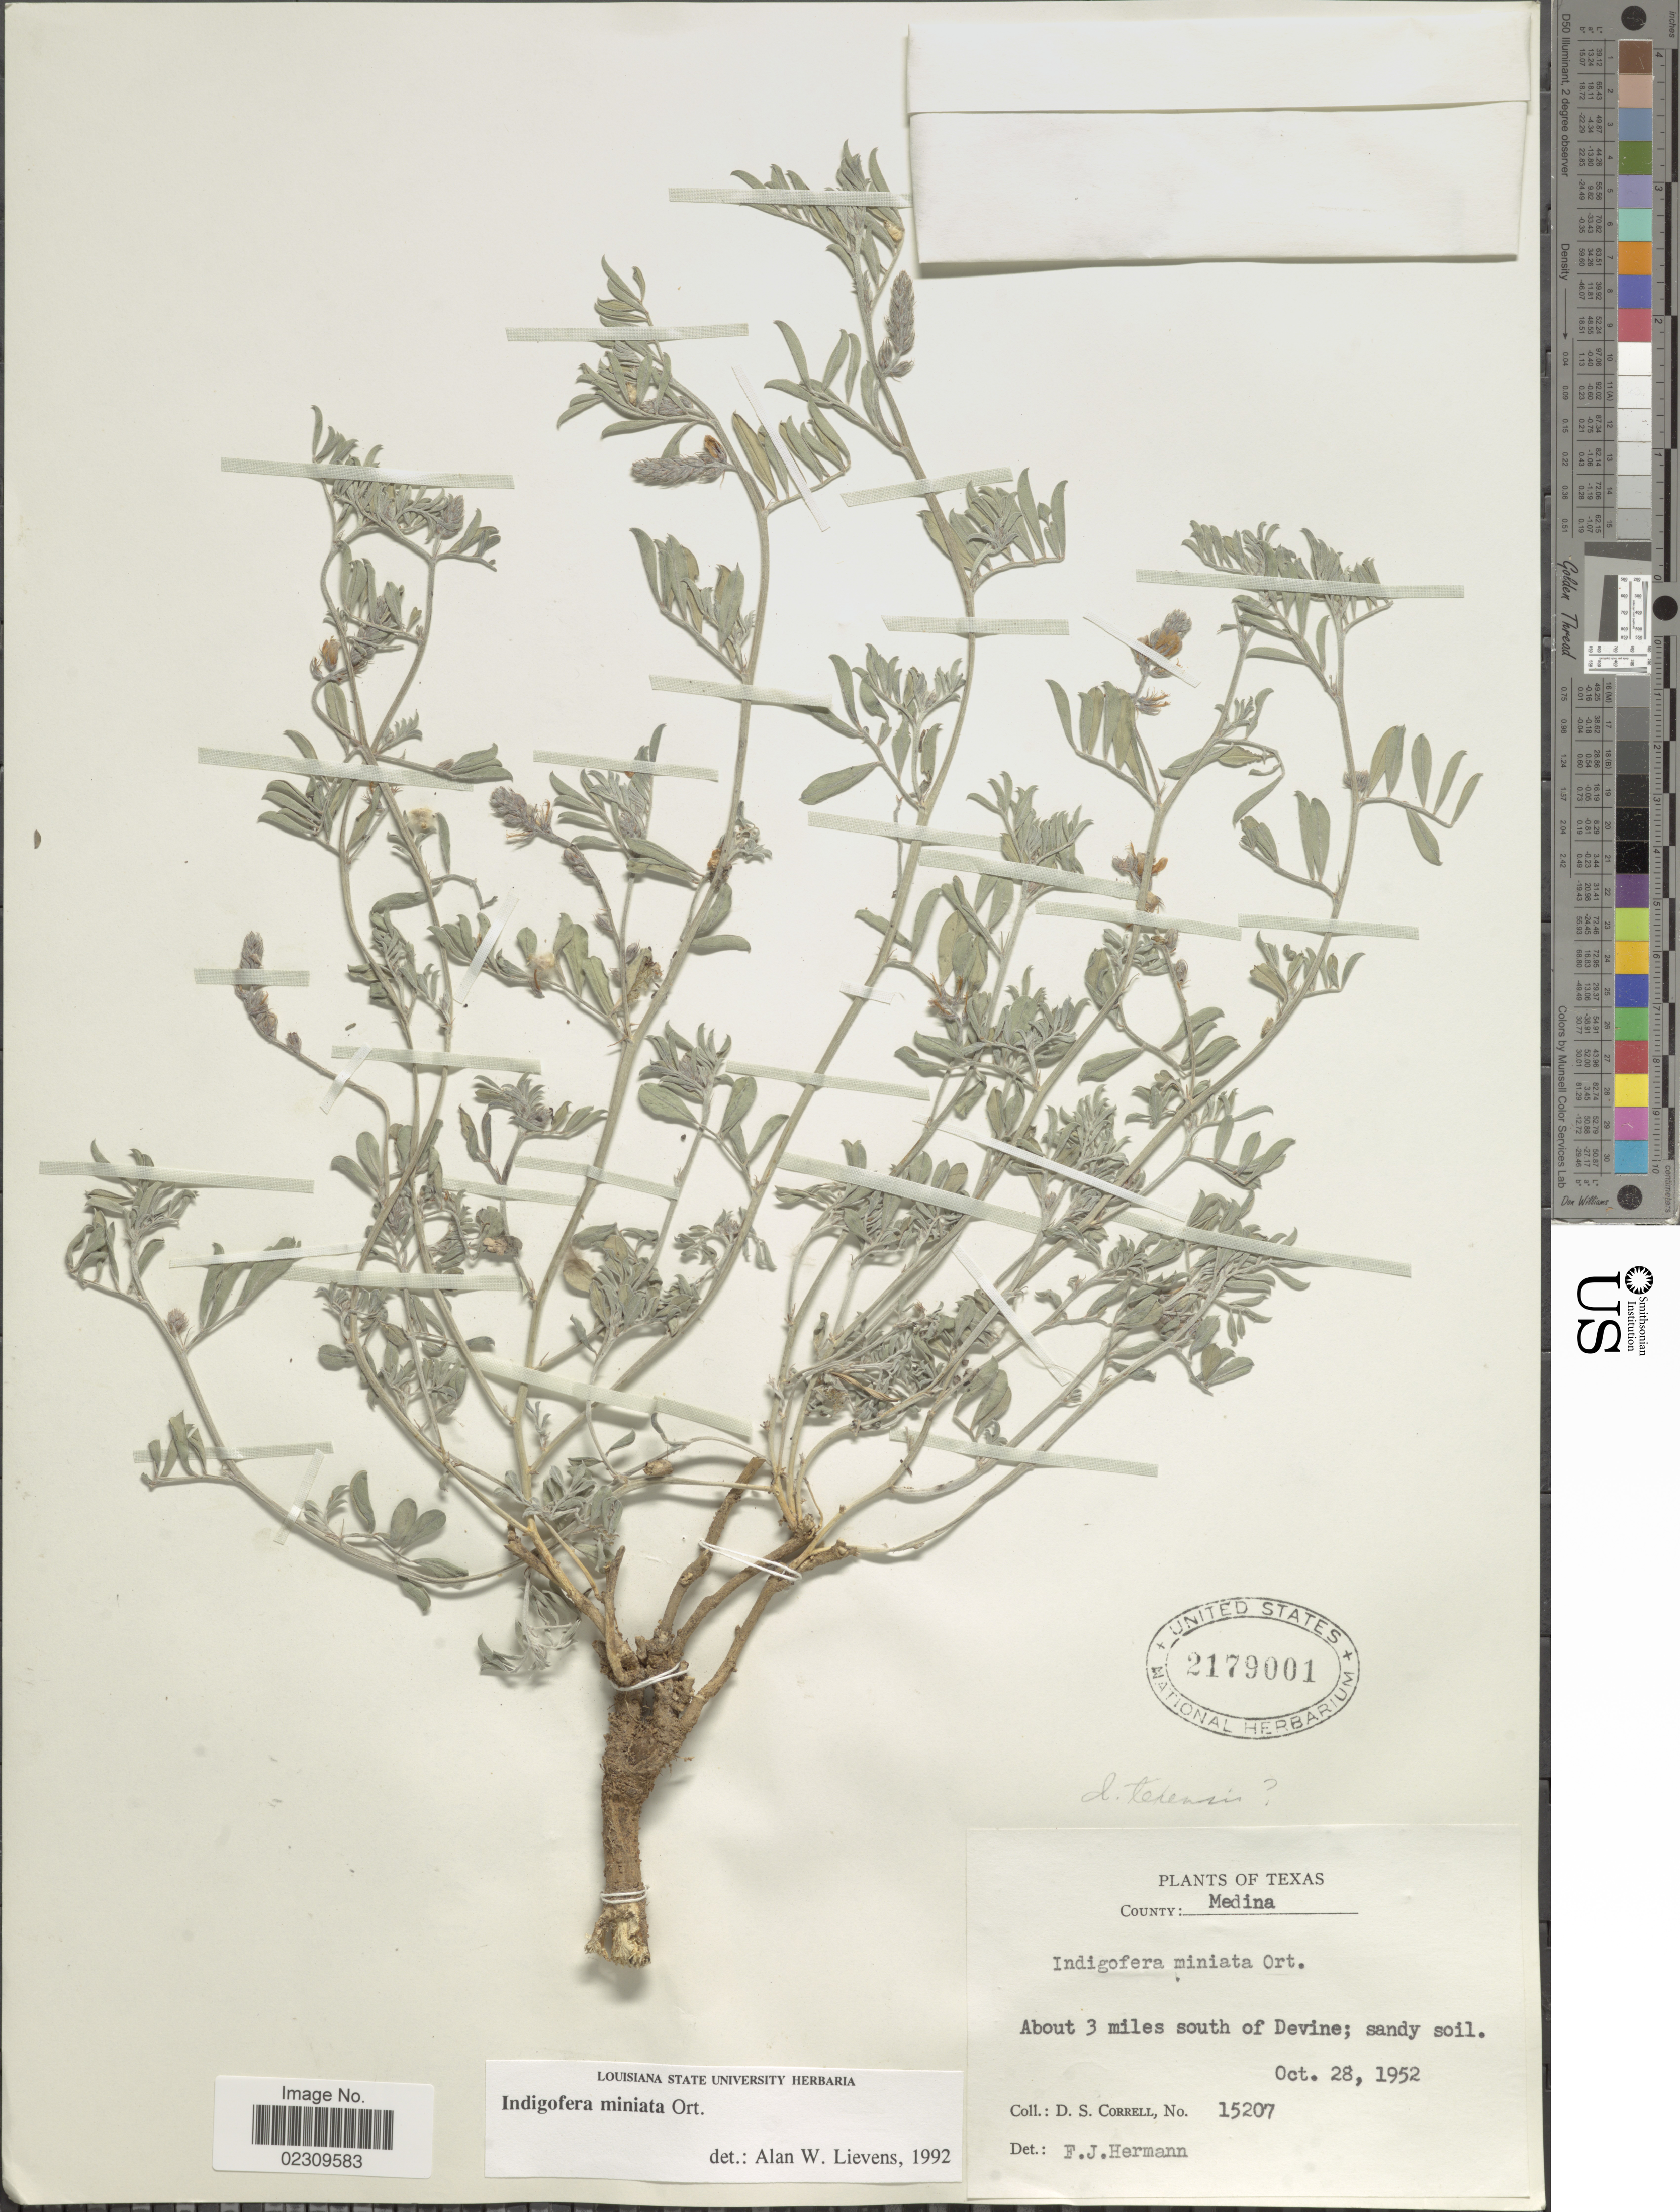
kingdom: Plantae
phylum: Tracheophyta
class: Magnoliopsida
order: Fabales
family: Fabaceae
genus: Indigofera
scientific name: Indigofera miniata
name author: Orteg.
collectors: D. S. Correll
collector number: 15207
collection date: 1952-10-28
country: United States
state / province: Texas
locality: County: Medina. About 3 miles south of Devine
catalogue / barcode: US 2179001